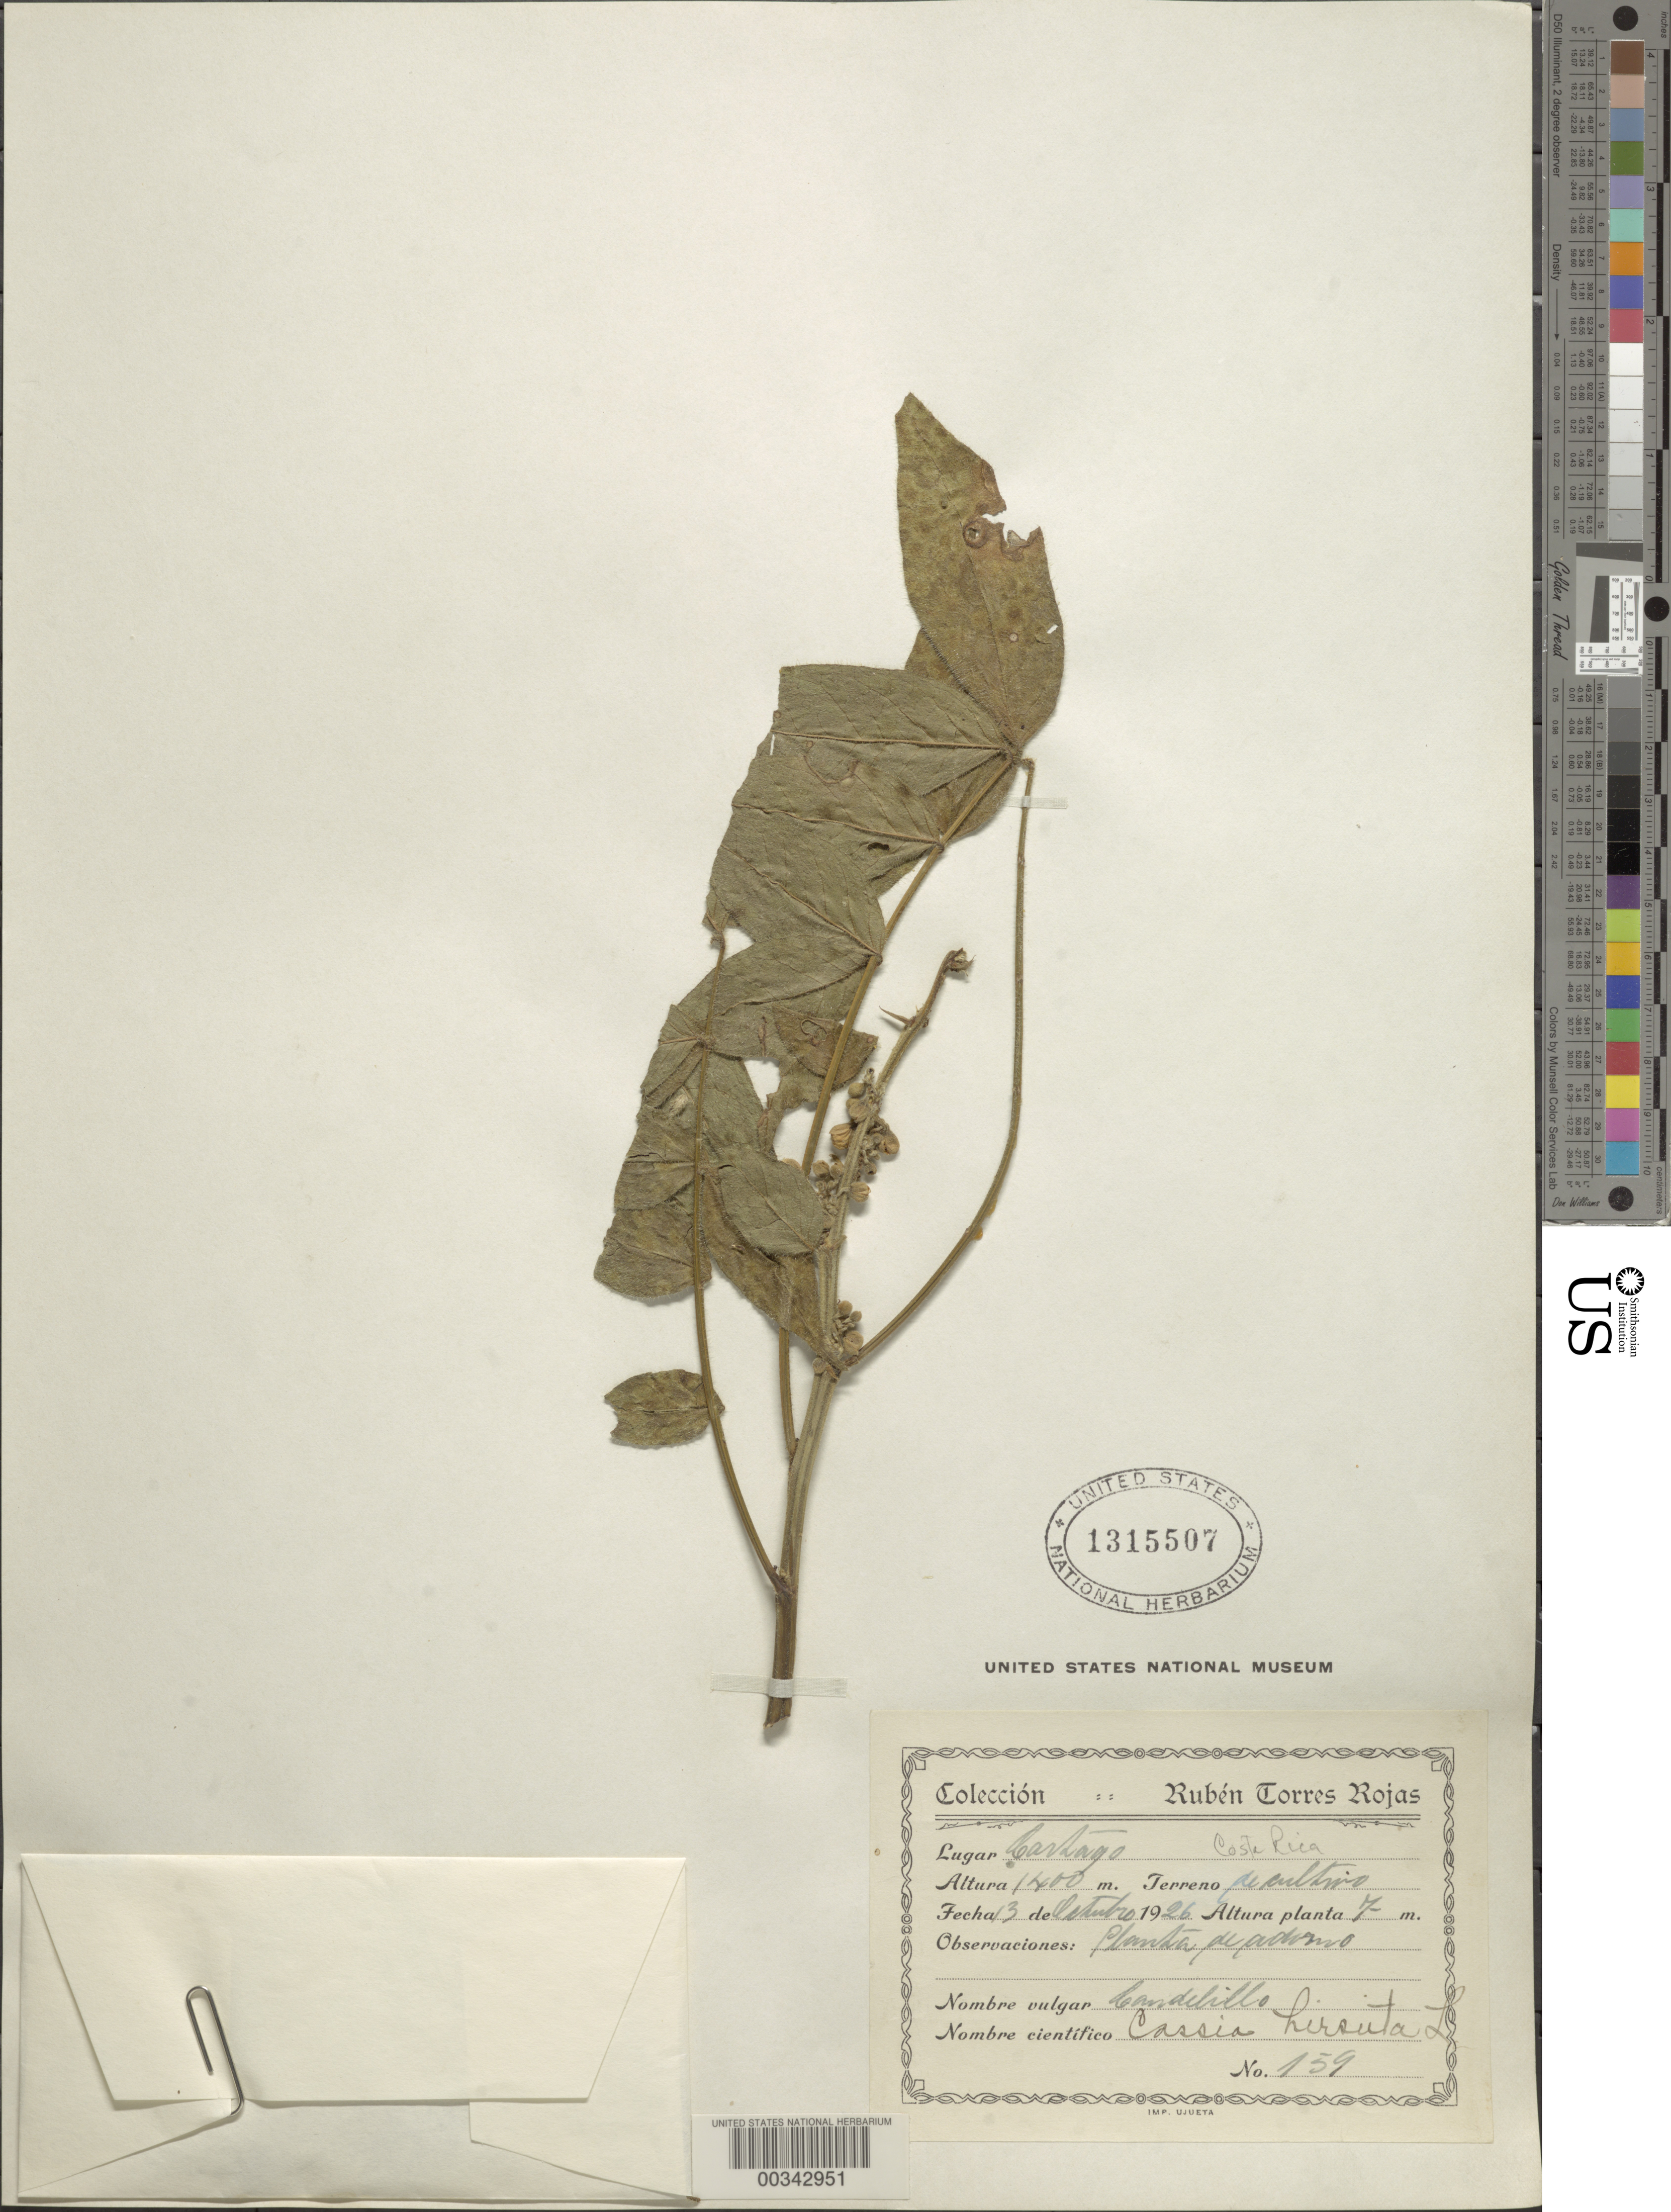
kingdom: Plantae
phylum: Tracheophyta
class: Magnoliopsida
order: Fabales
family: Fabaceae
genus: Senna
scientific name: Senna hirsuta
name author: (L.) H.S. Irwin & Barneby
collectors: R. Rojas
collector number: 159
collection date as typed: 13 Oct 1926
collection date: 1926-10-13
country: Costa Rica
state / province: Cartago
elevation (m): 1400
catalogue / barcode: US 1315507